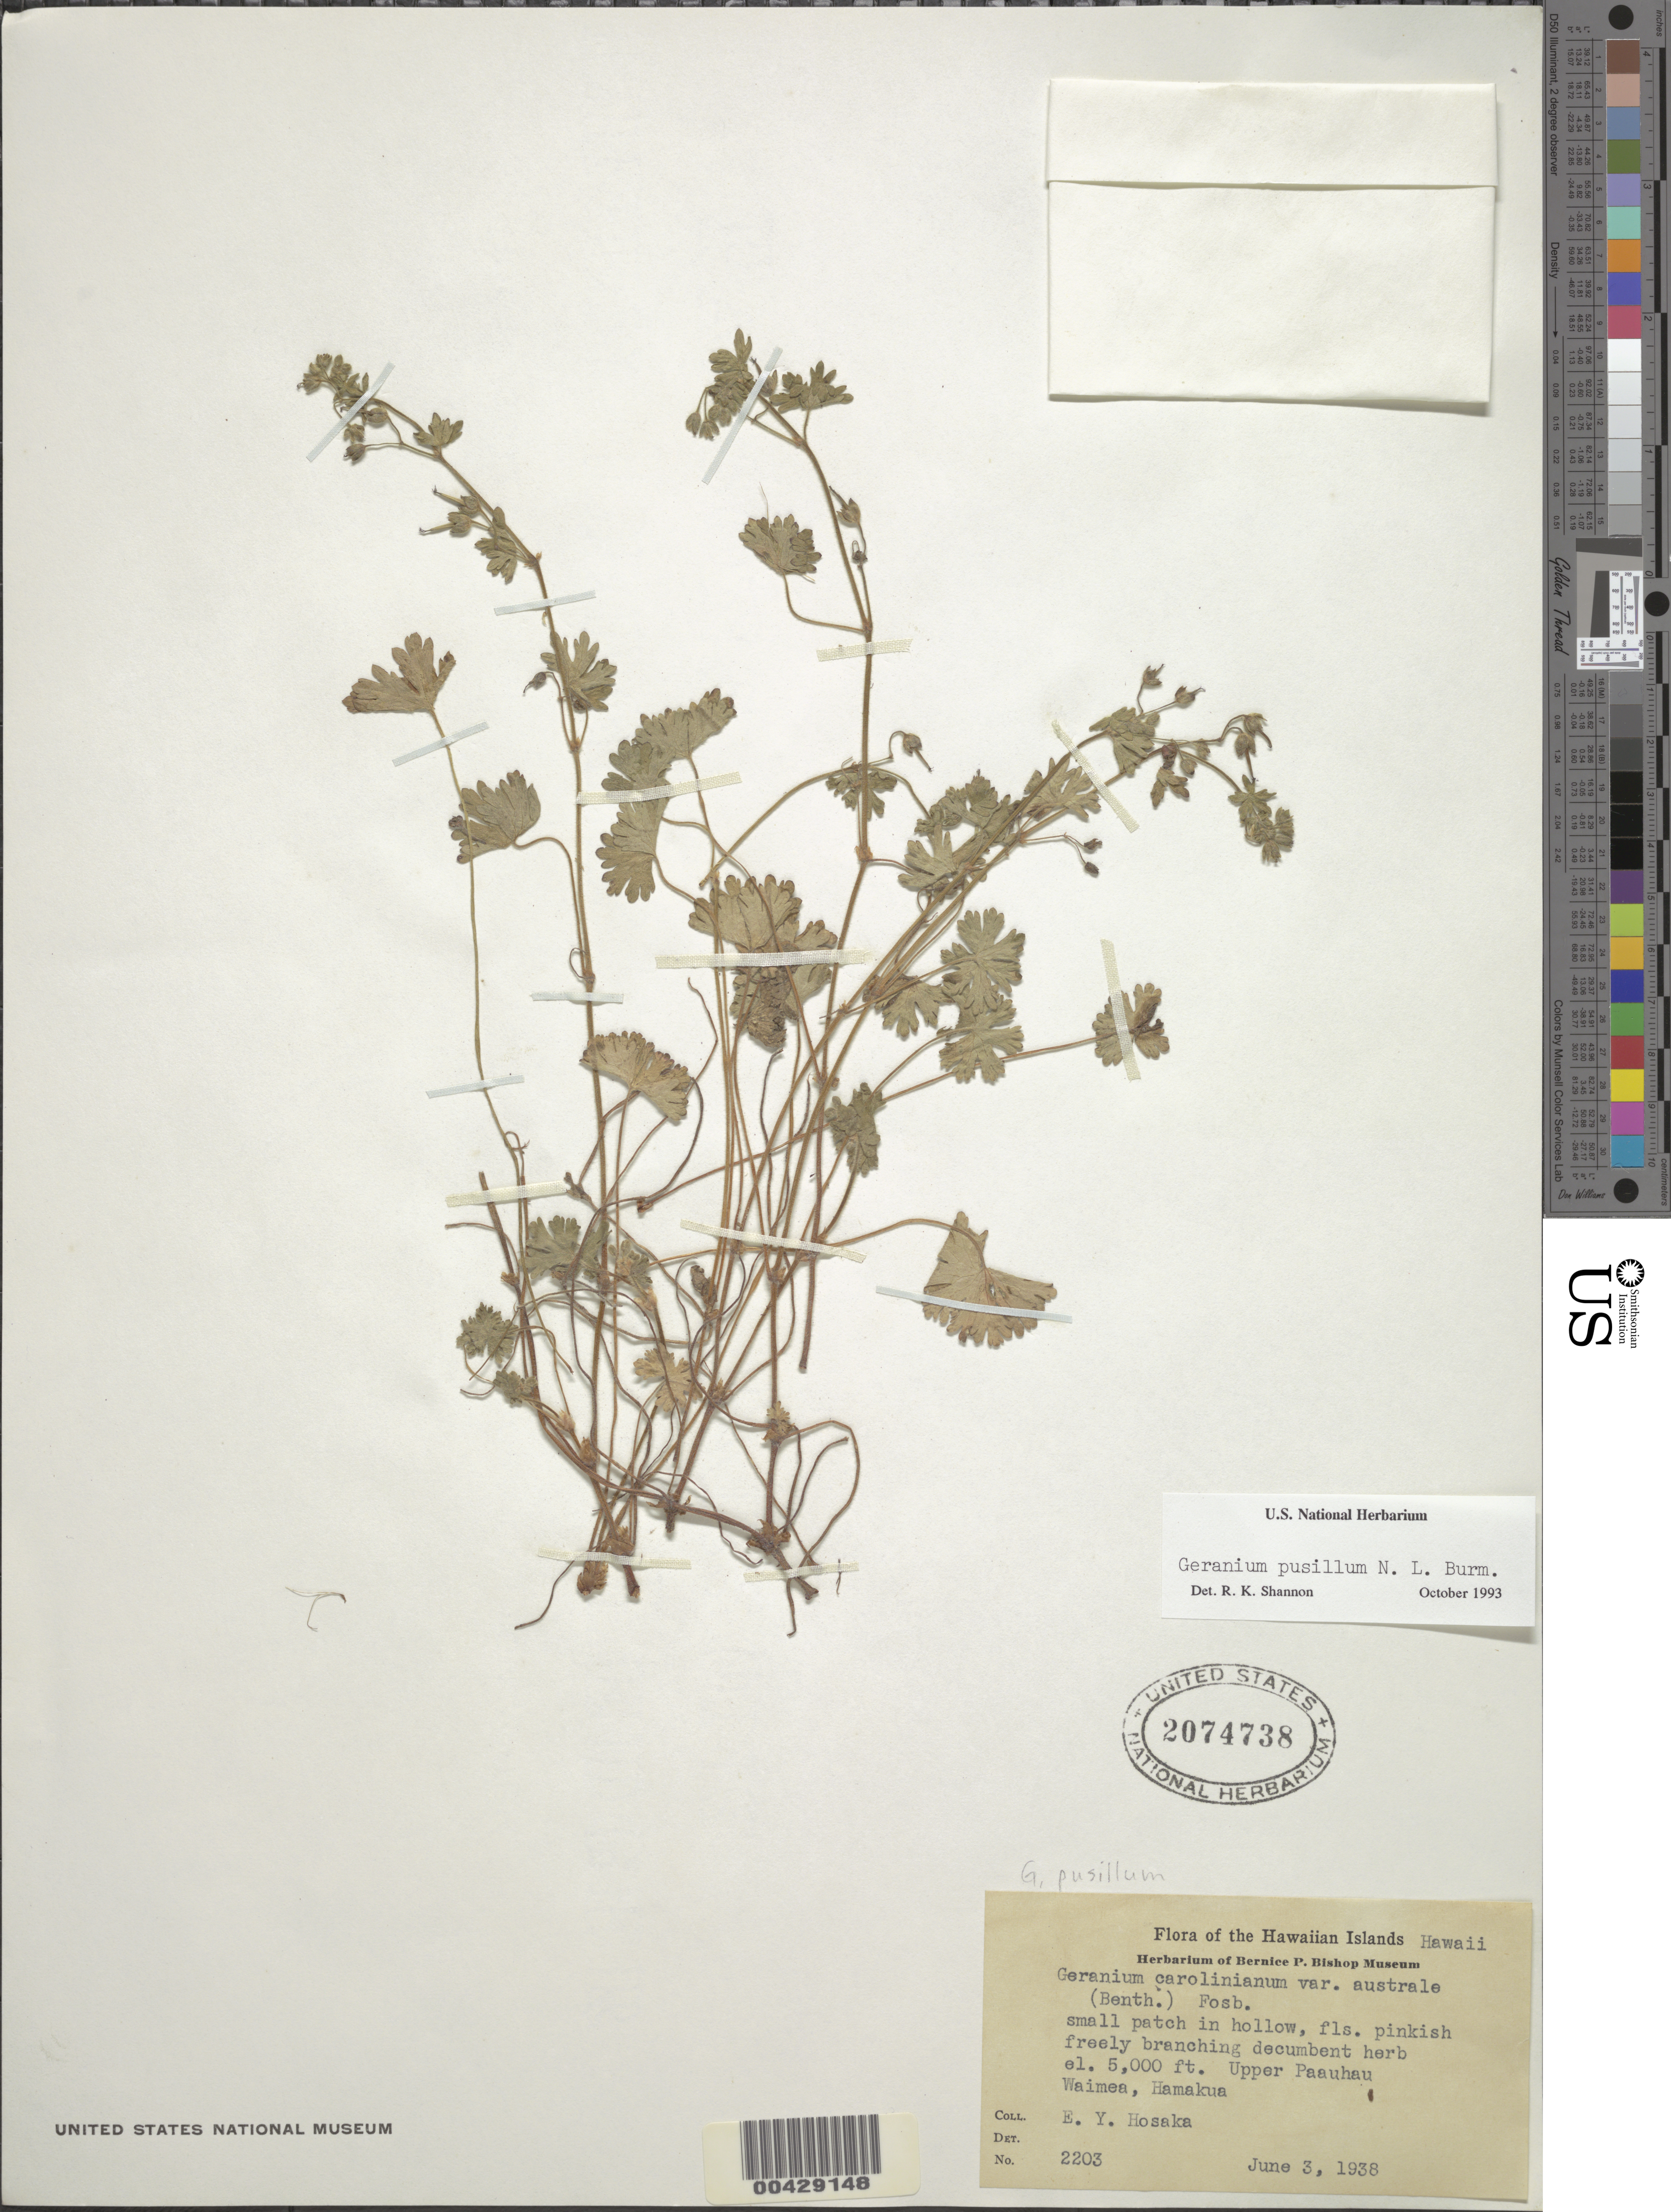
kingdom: Plantae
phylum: Tracheophyta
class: Magnoliopsida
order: Geraniales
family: Geraniaceae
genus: Geranium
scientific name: Geranium pusillum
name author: L.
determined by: Shannon, R. K., (UNITED STATES)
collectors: E. Y. Hosaka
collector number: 2203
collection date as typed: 3 Jun 1938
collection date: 1938-06-03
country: United States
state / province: Hawaii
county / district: Hawaii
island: Hawaii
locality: Upper Paauhau, Waimea, Hamakua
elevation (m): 1524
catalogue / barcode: US 2074738